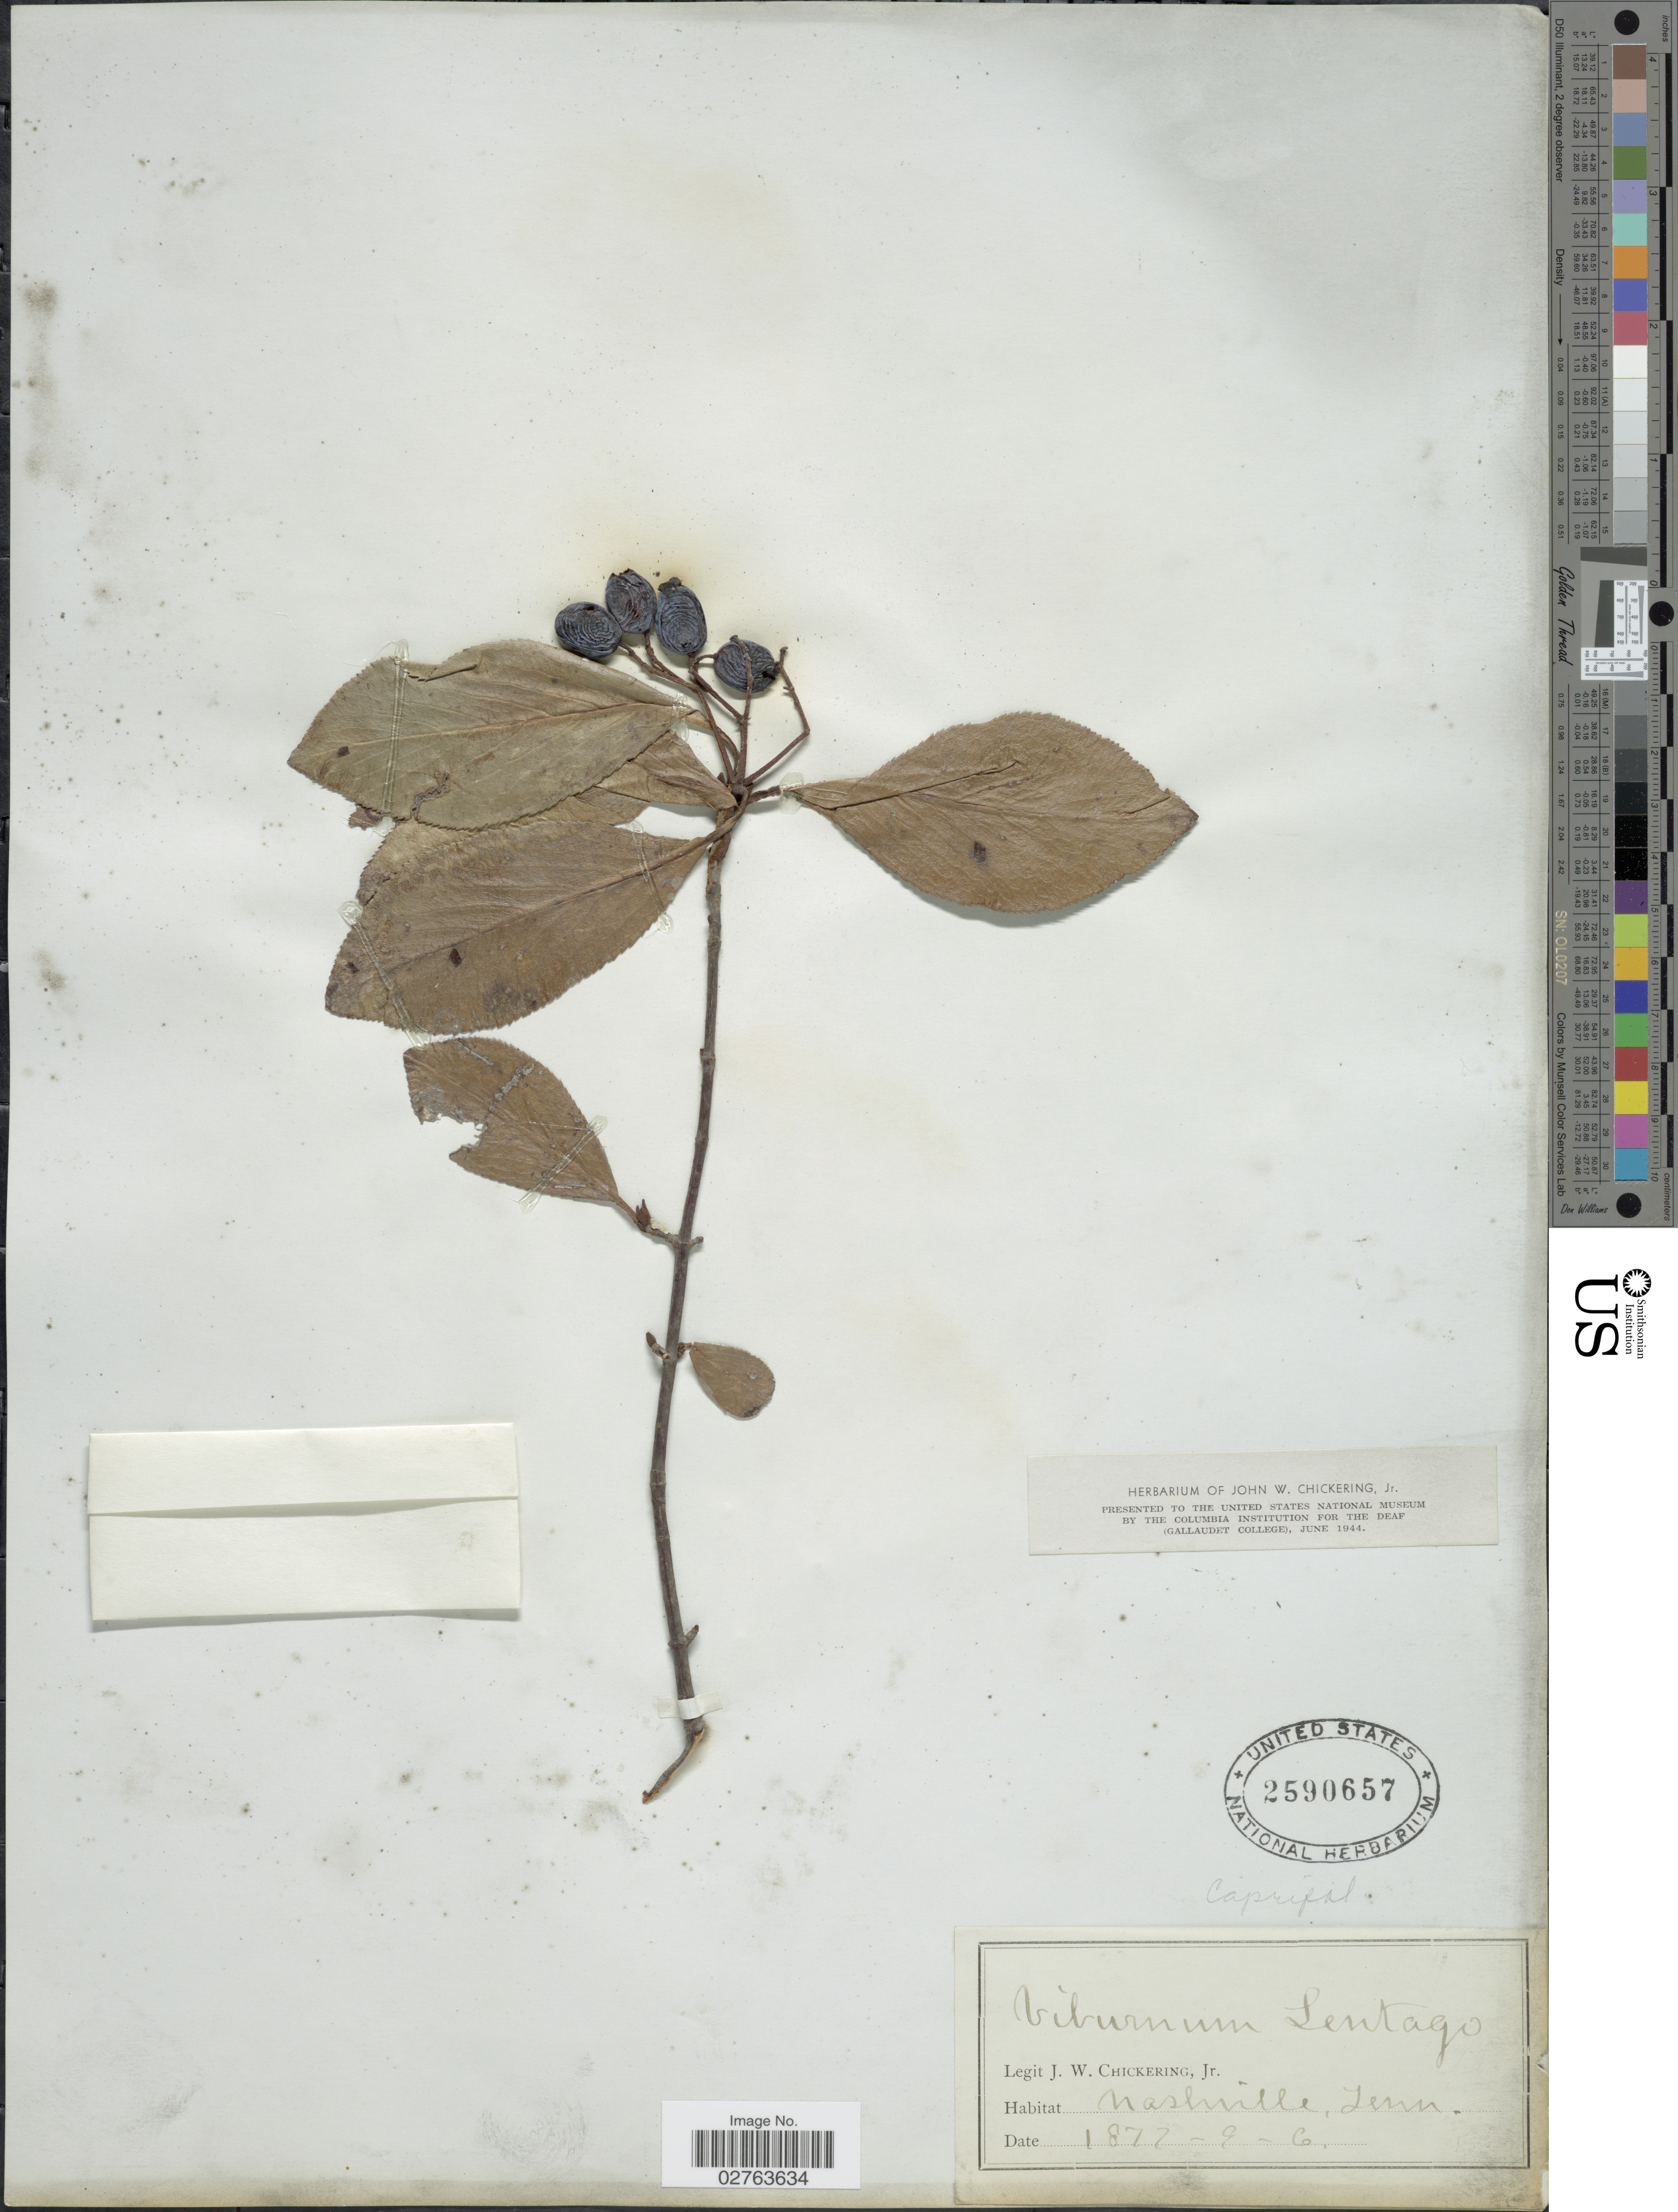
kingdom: Plantae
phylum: Tracheophyta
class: Magnoliopsida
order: Dipsacales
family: Viburnaceae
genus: Viburnum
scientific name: Viburnum lentago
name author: L.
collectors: J. W. Chickering Jr.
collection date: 1877-09-06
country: United States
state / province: Tennessee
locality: Nashville.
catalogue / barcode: US 2590657